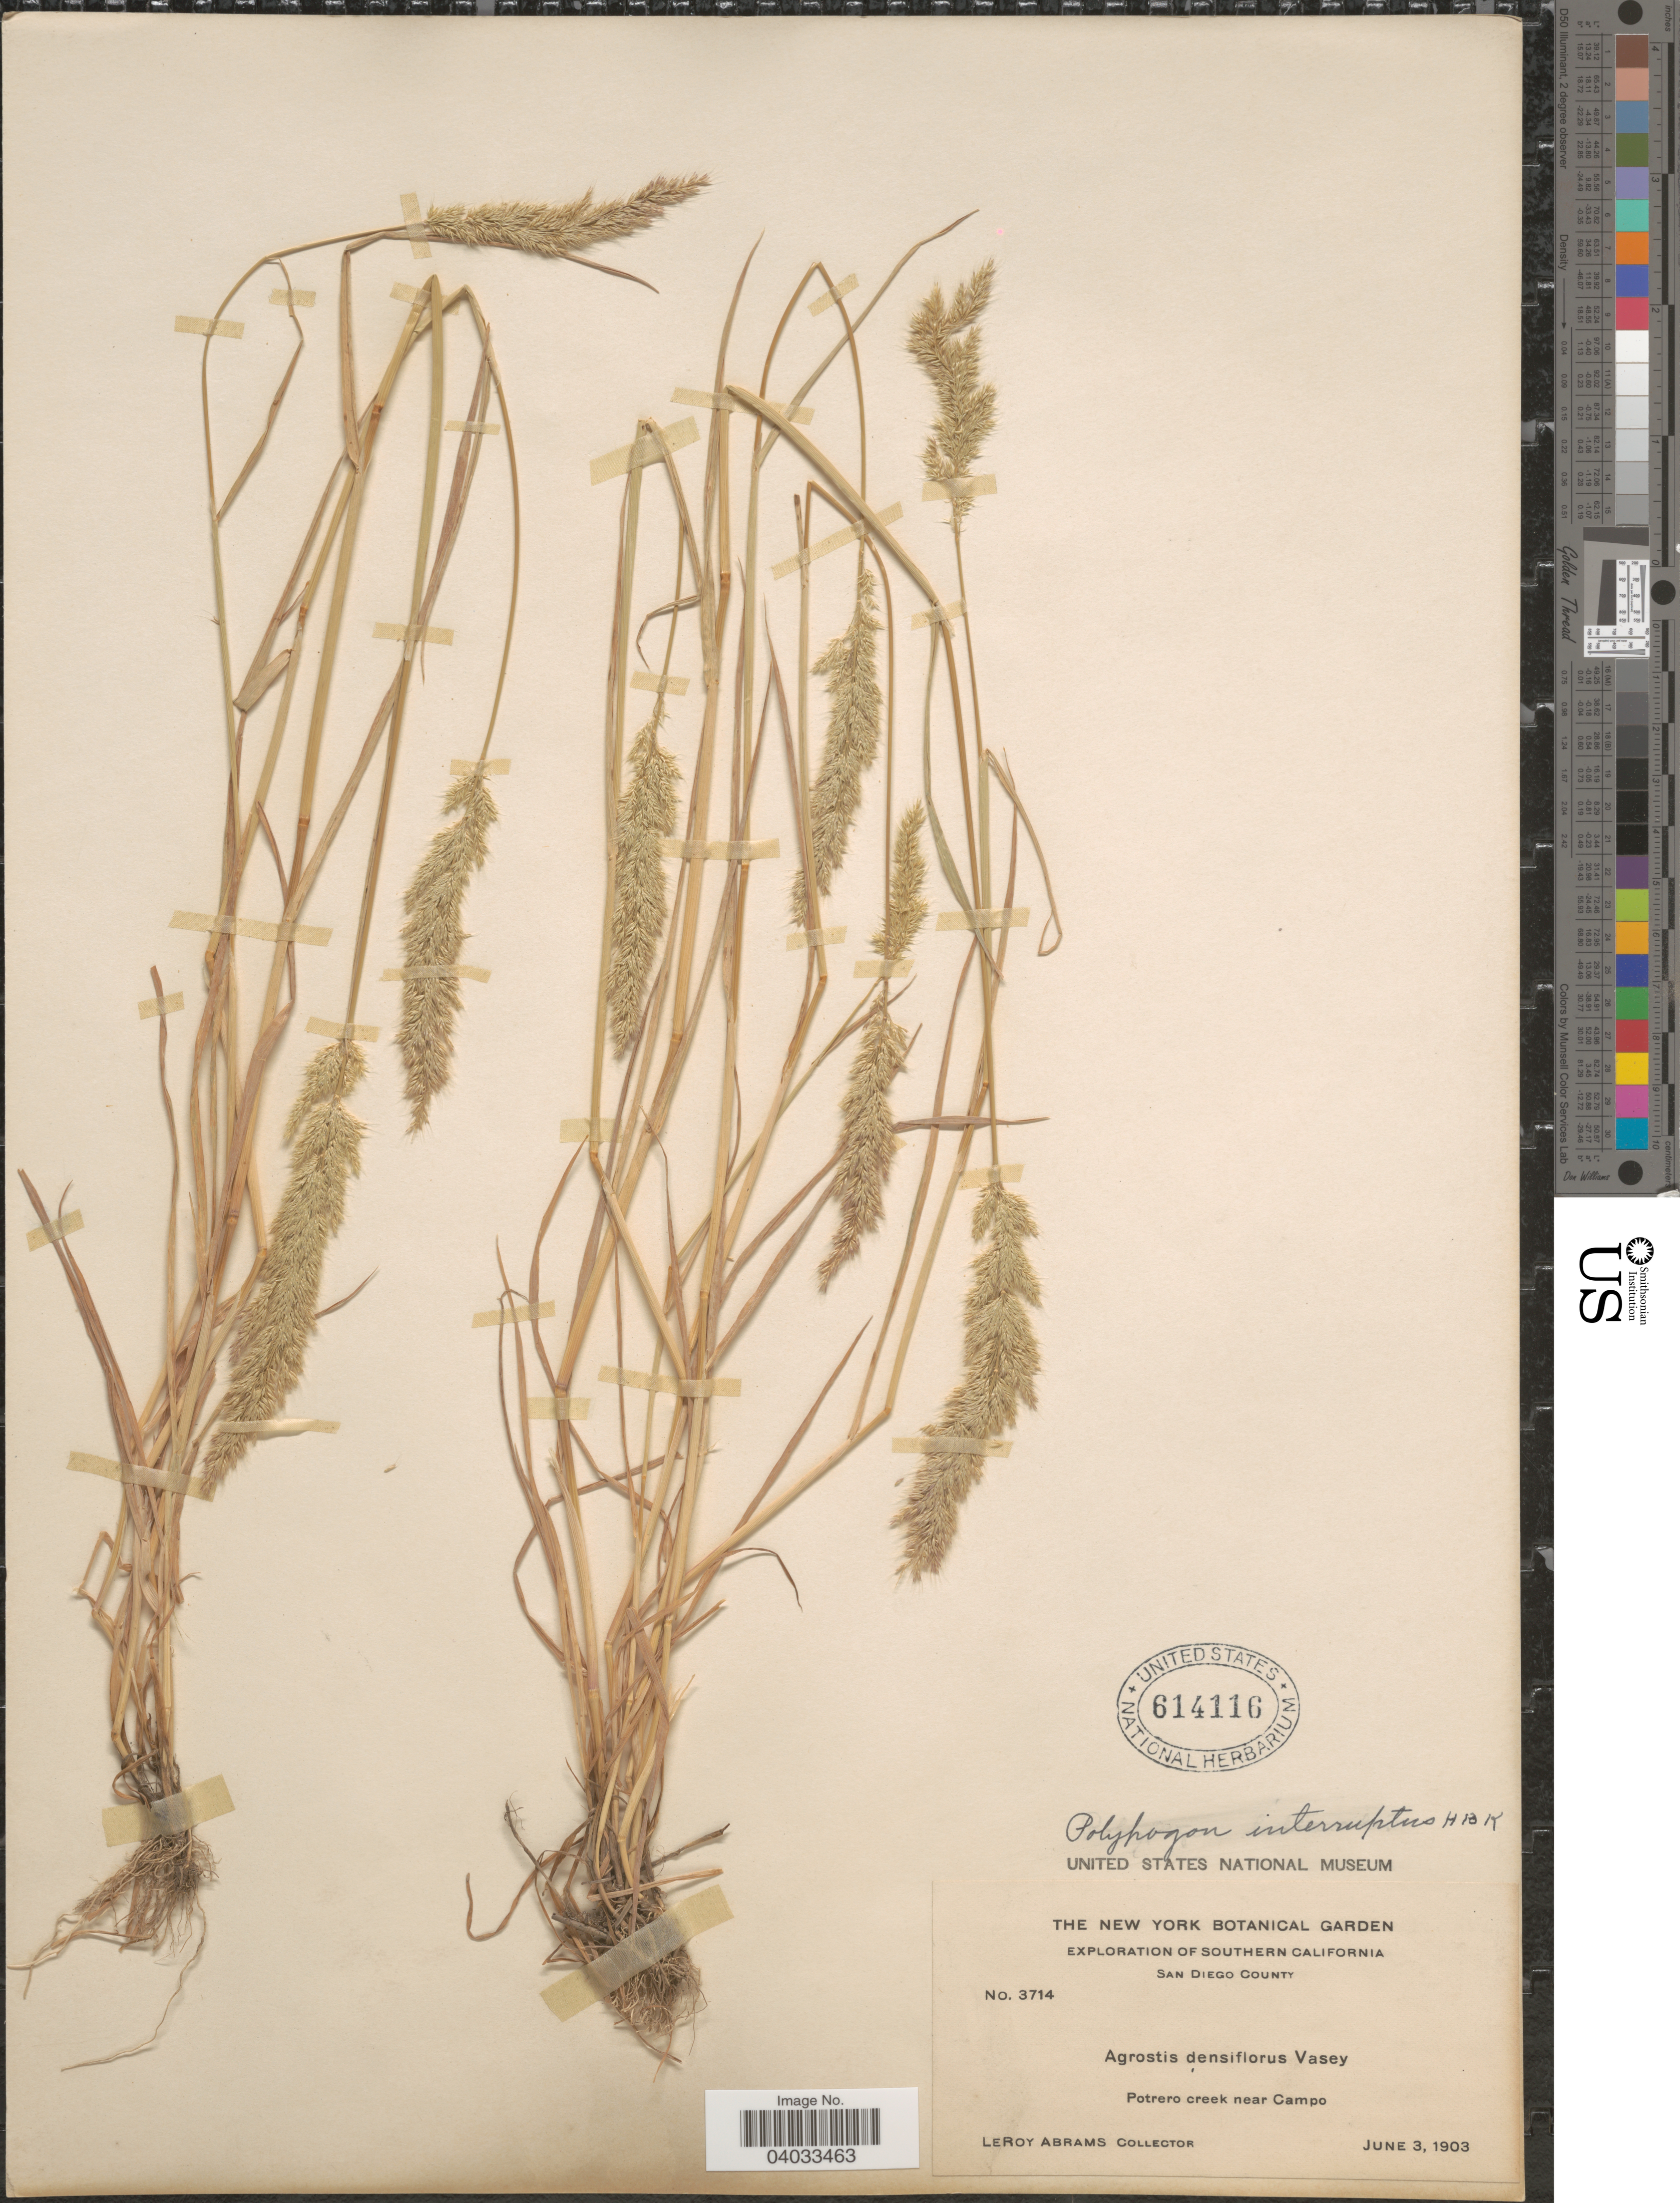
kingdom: Plantae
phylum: Tracheophyta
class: Liliopsida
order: Poales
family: Poaceae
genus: Polypogon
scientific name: Polypogon interruptus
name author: Kunth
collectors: L. Abrams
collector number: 3714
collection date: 1903-06-03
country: United States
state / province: California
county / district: San Diego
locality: Southern California. San Diego County. Potrero creek near Campo.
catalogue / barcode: US 614116